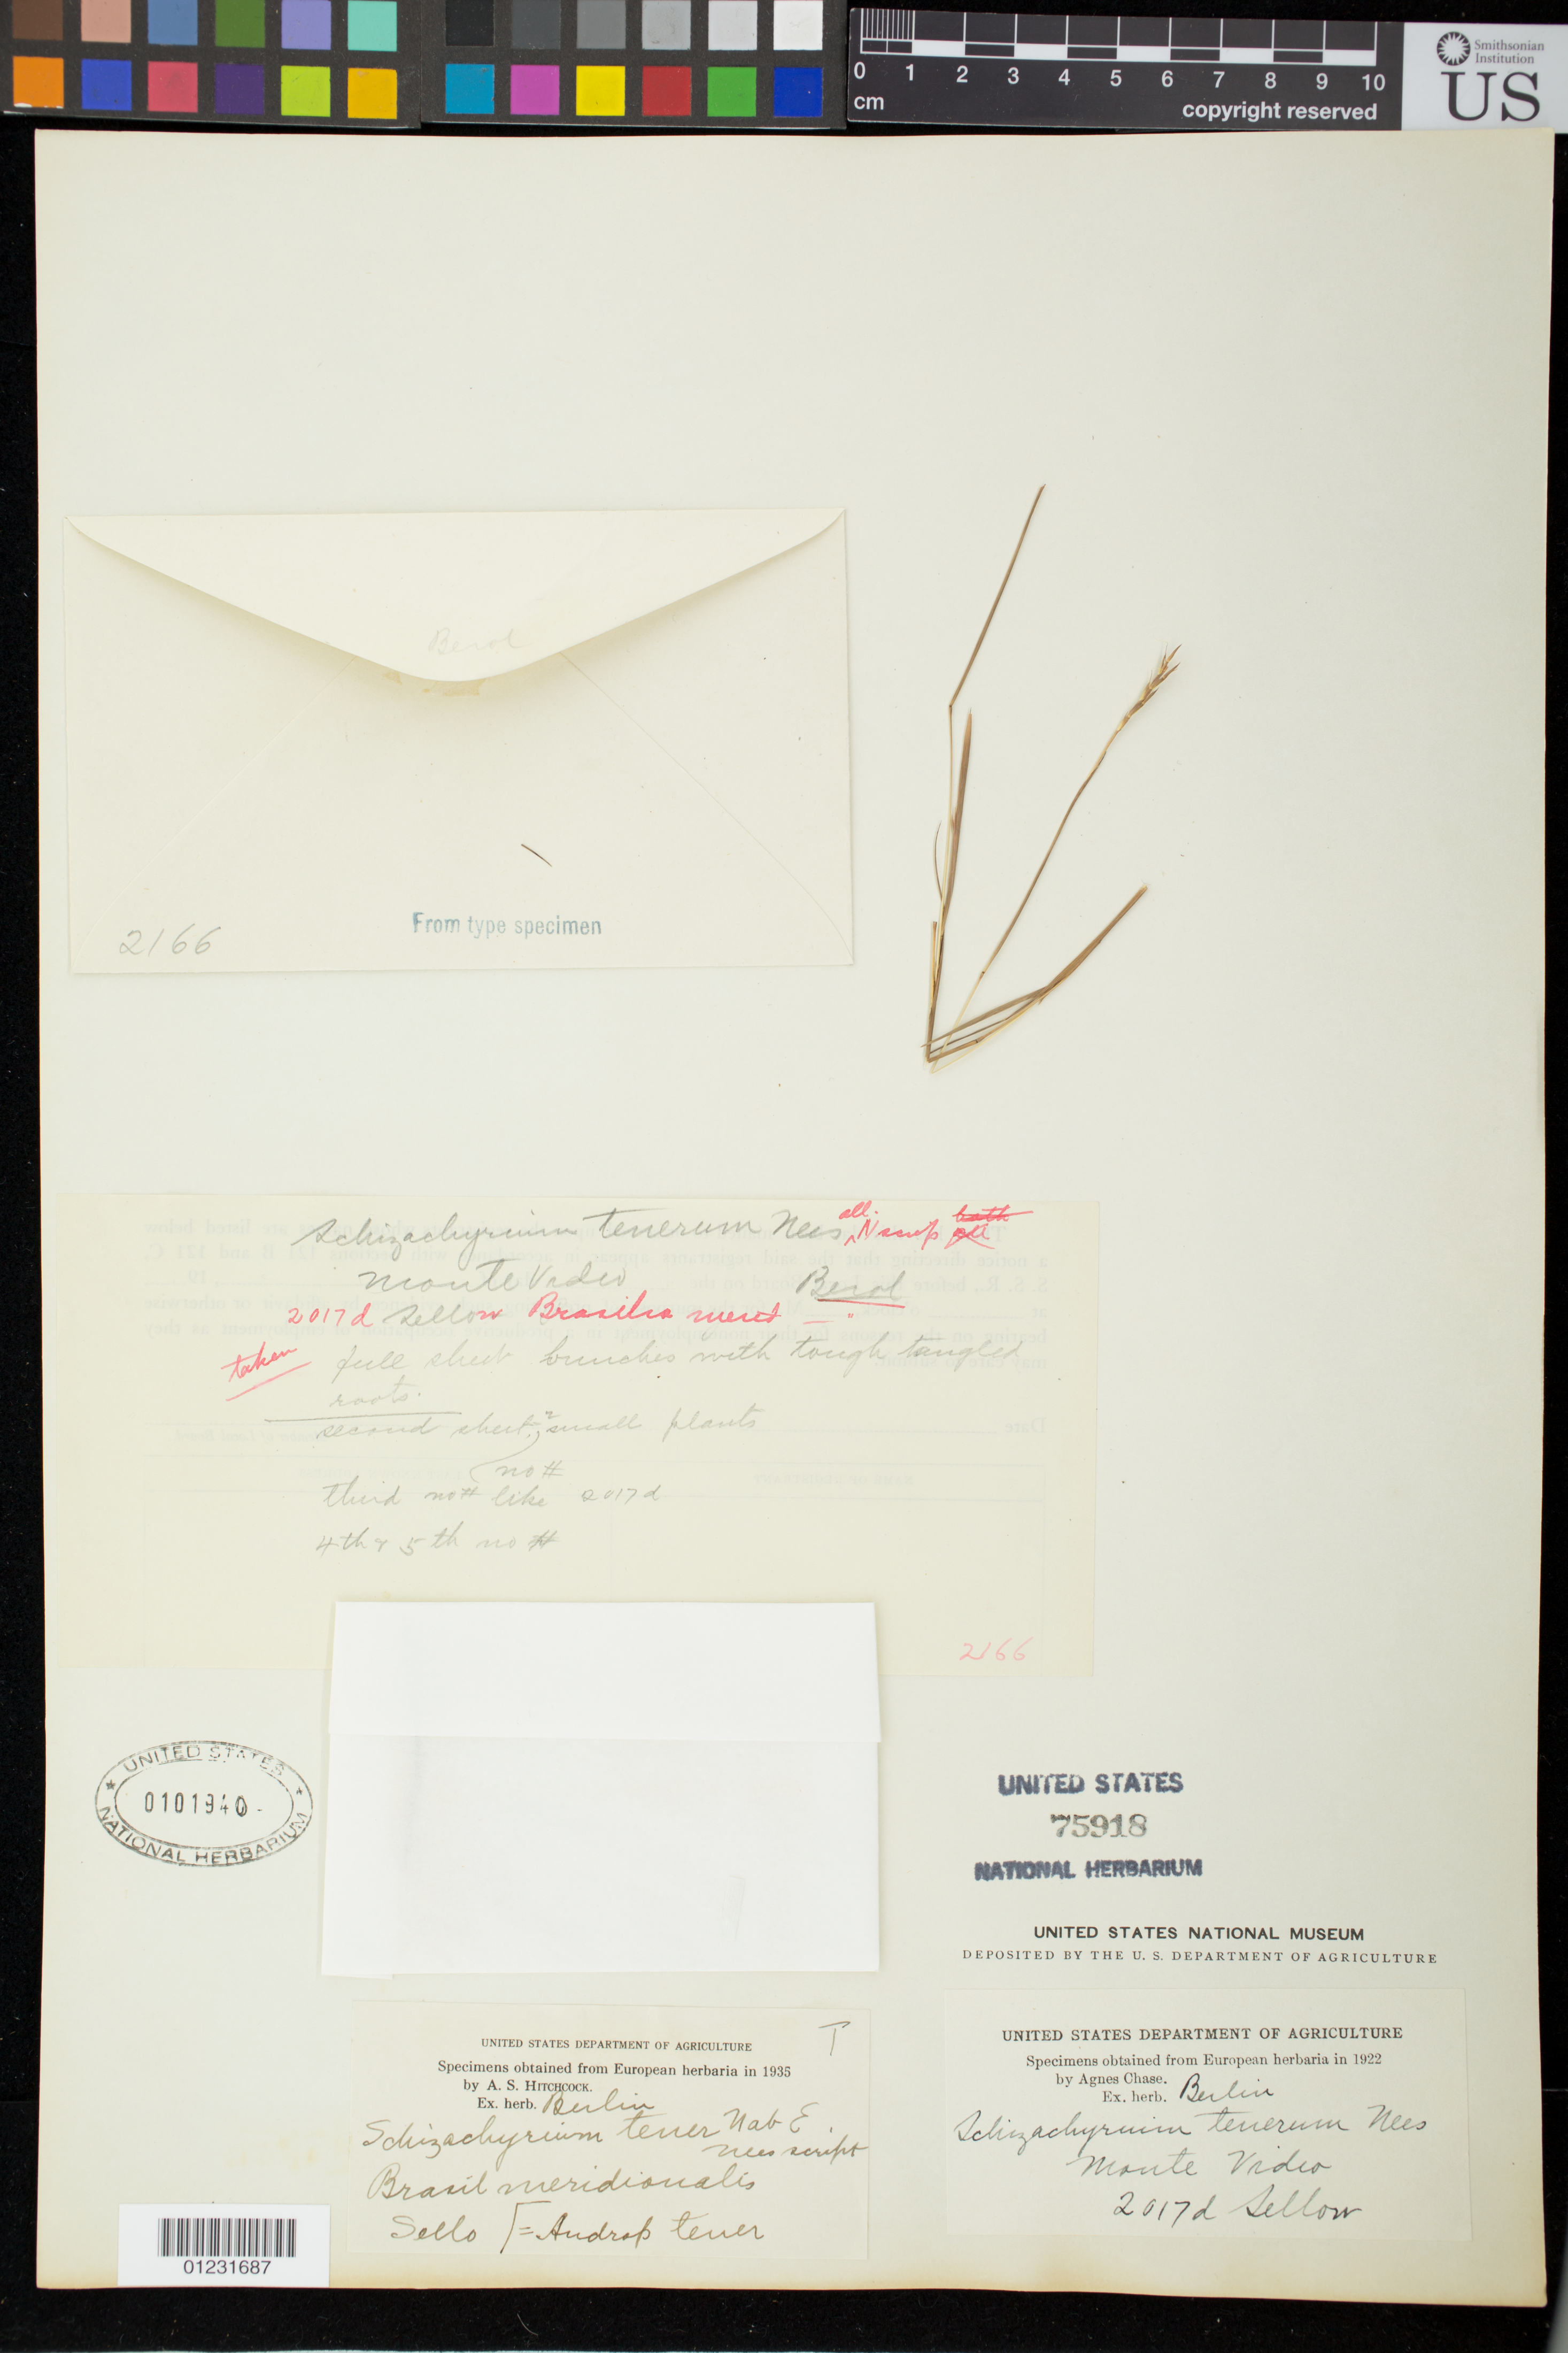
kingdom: Plantae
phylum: Tracheophyta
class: Liliopsida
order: Poales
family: Poaceae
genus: Schizachyrium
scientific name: Schizachyrium tenerum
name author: Nees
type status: Possible Type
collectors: F. Sellow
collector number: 2017d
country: Brazil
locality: Montevideo.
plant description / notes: Fragmentary material of type specimen ex herb. Berlin.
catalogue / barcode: US 75918